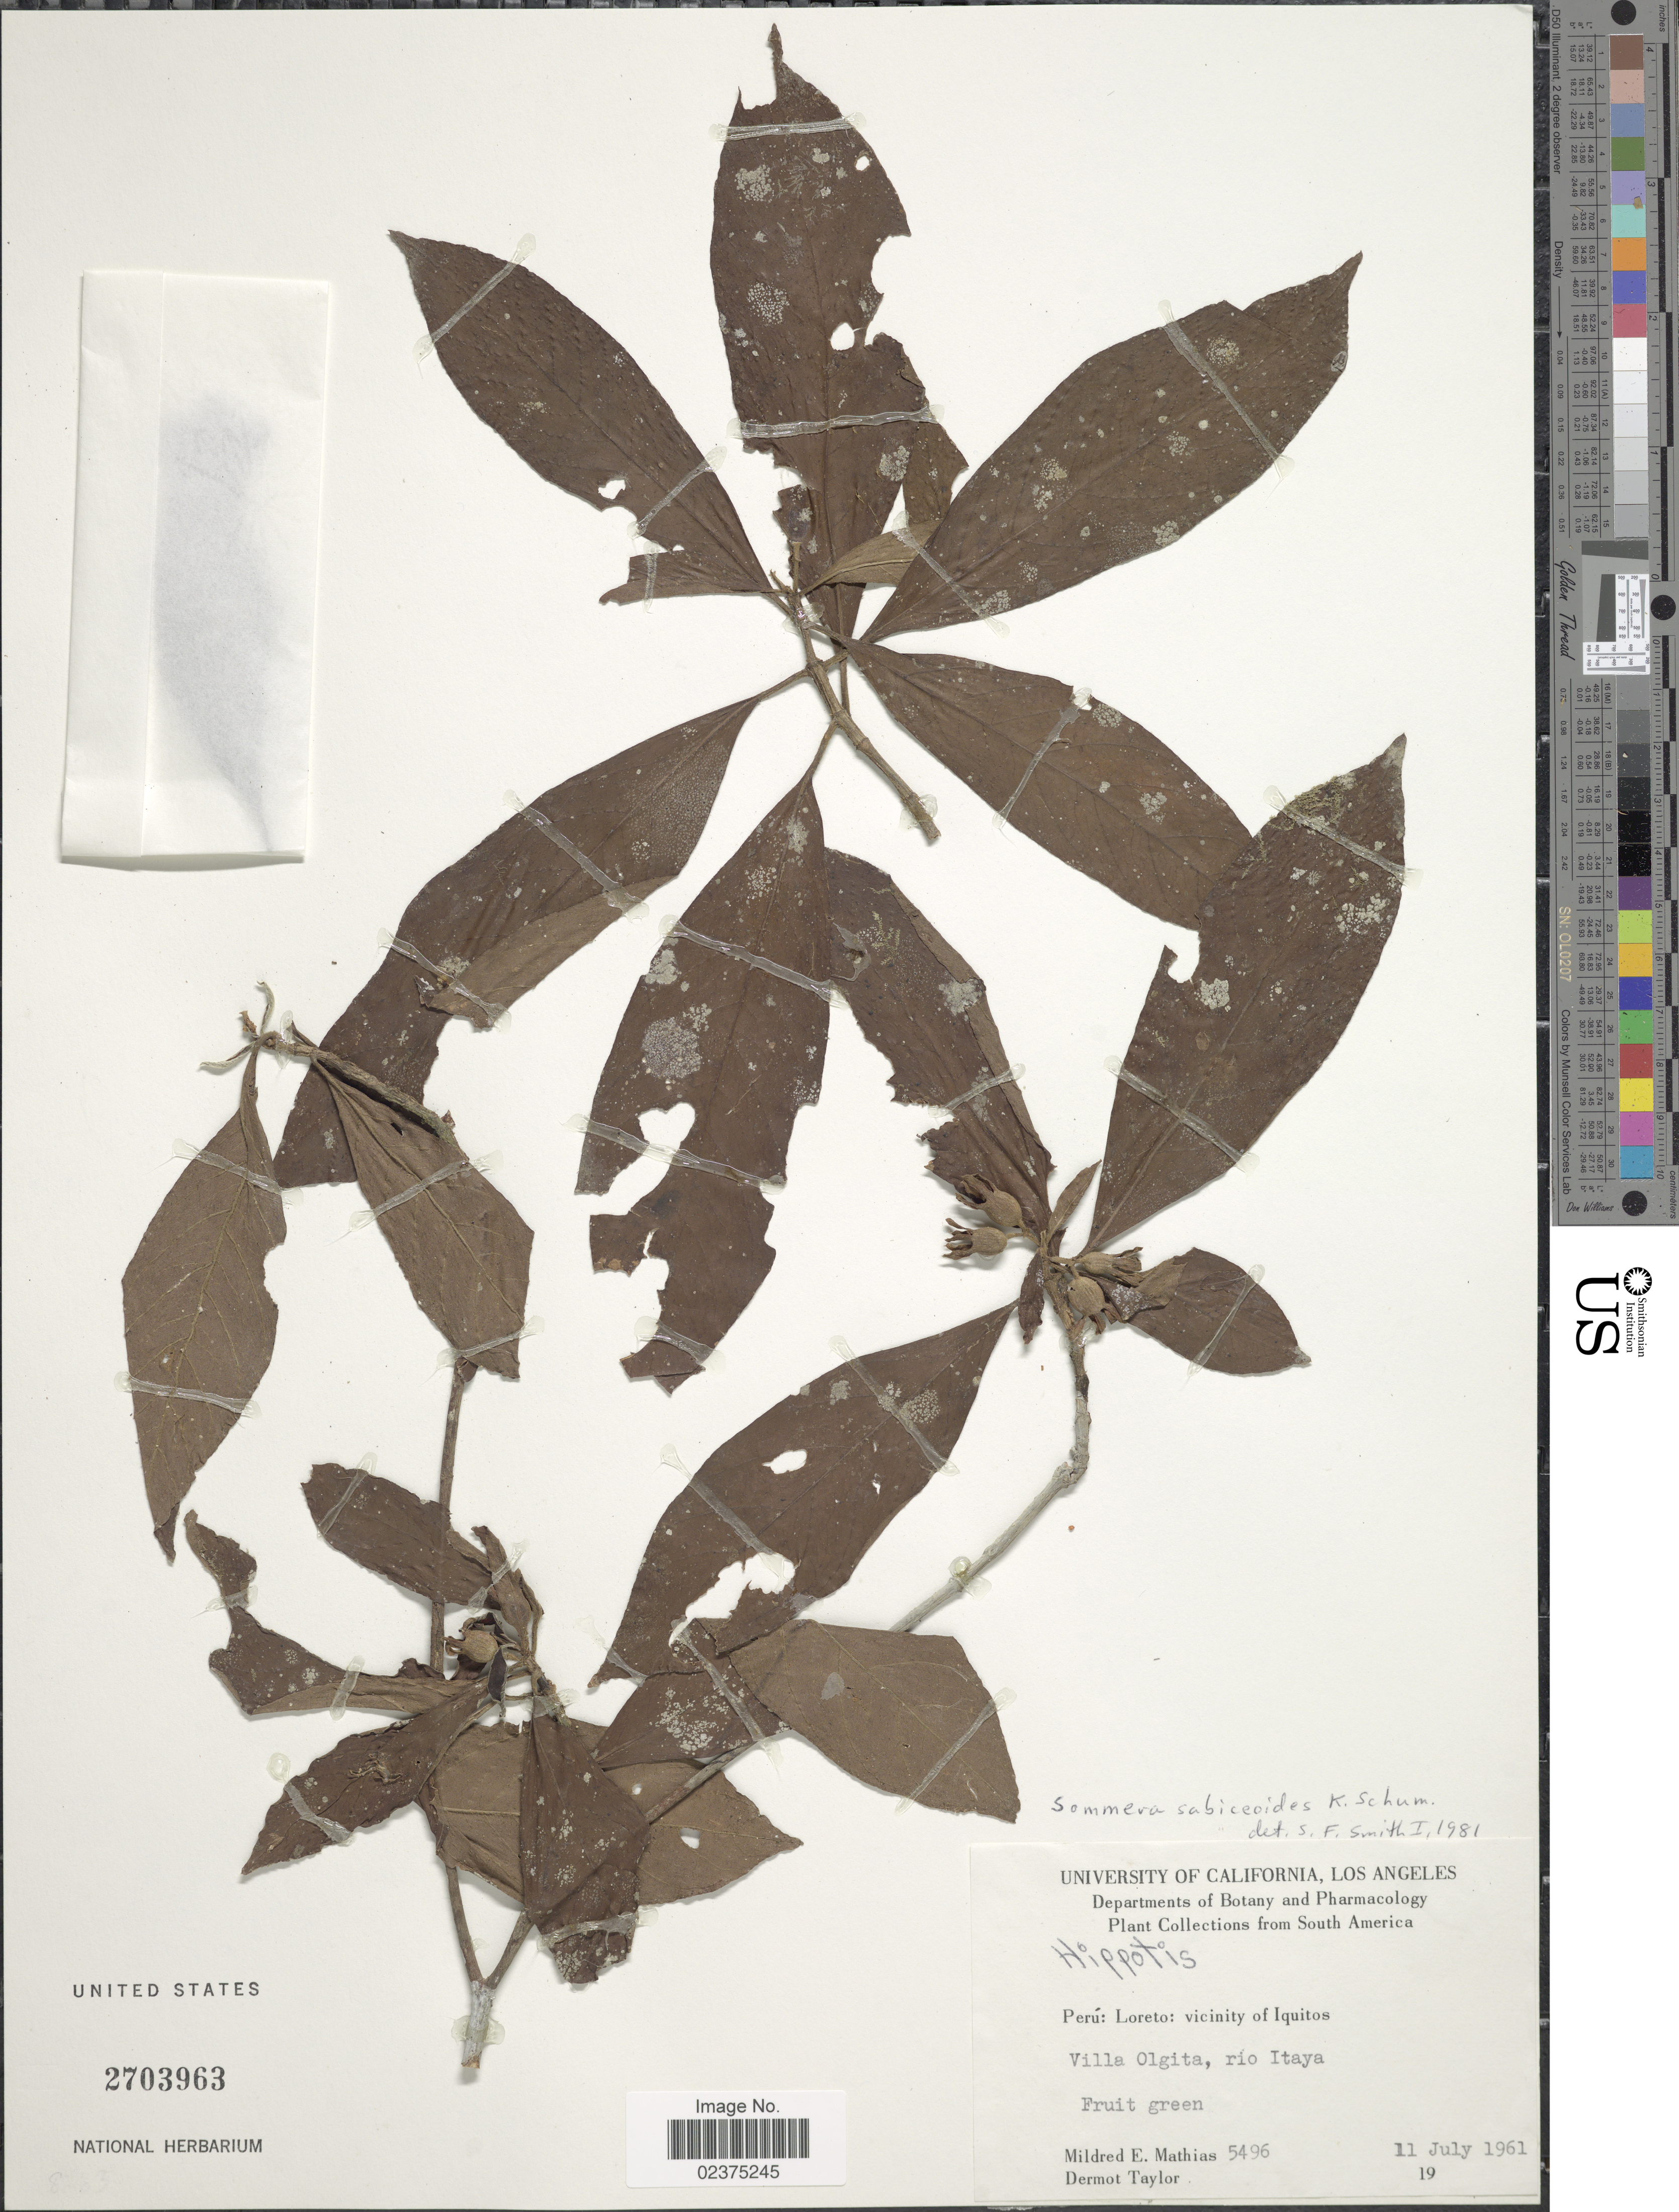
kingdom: Plantae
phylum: Tracheophyta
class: Magnoliopsida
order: Gentianales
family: Rubiaceae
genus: Sommera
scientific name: Sommera sabiceoides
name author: K. Schum.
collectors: M. E. Mathias & D. Taylor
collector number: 5496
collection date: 1961-07-11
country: Peru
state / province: Loreto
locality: Vicinity of Iquitos Villa Olgita, rio Itaya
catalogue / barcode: US 2703963